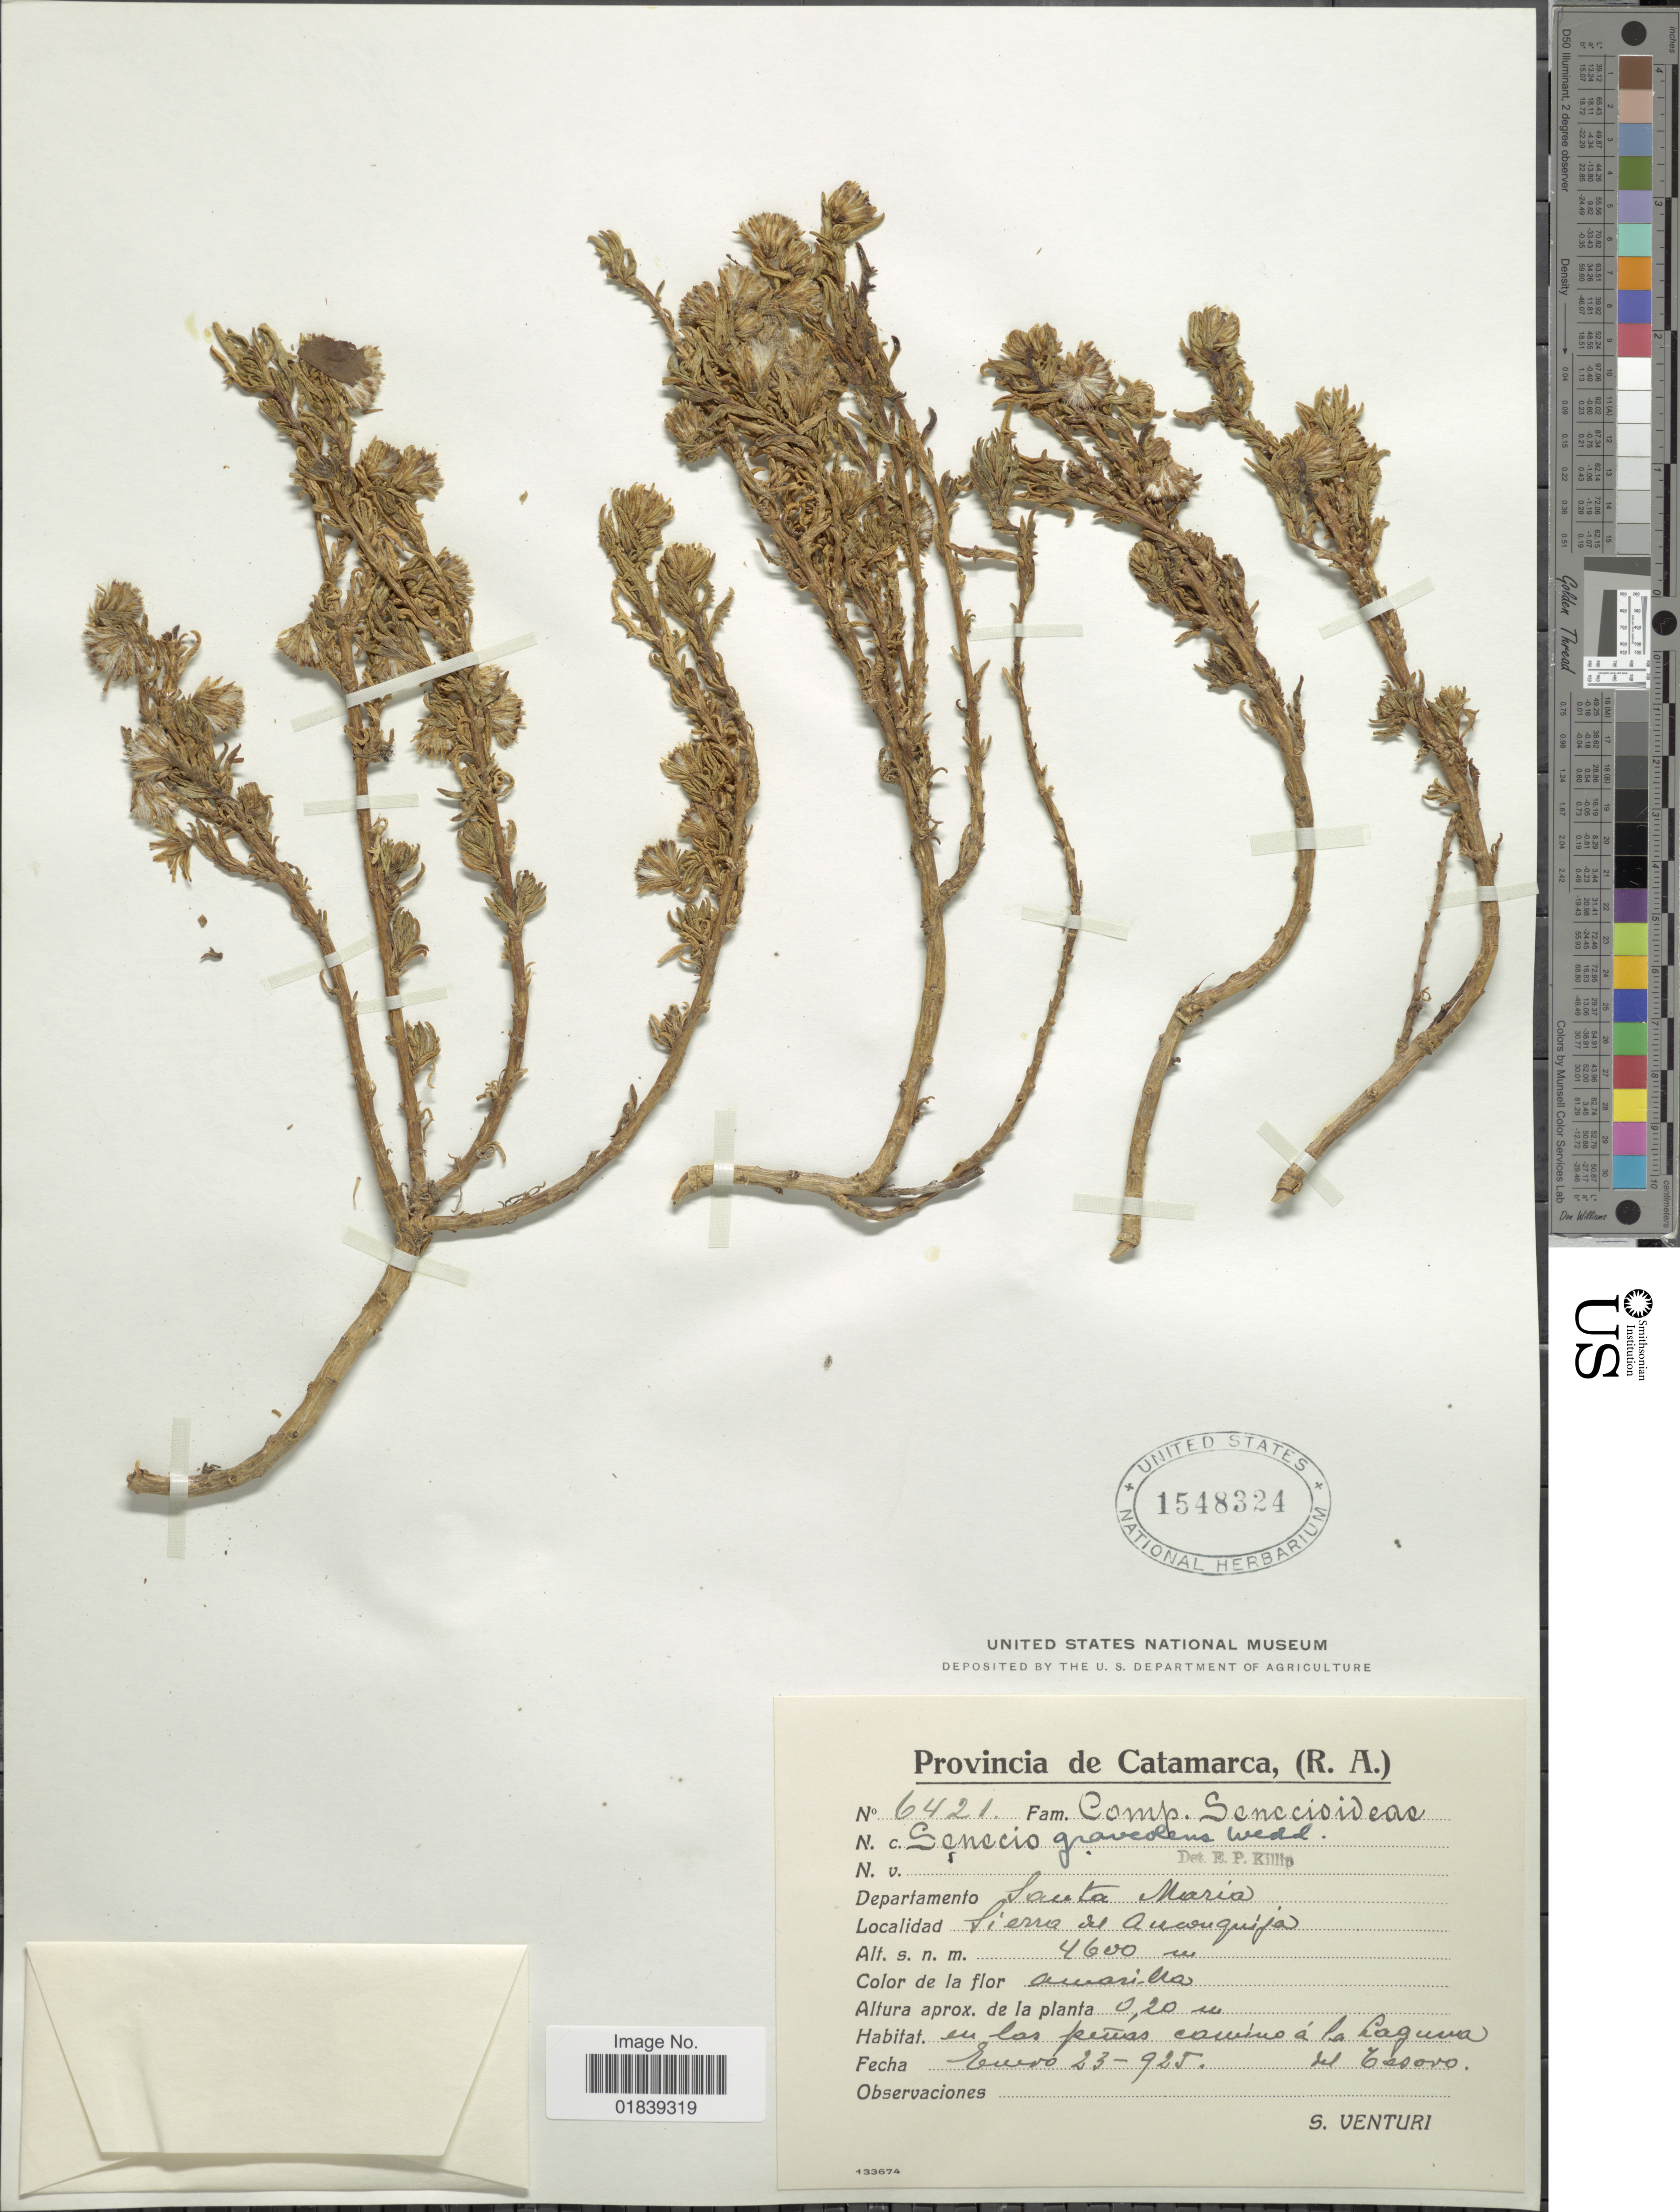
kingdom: Plantae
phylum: Tracheophyta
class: Magnoliopsida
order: Asterales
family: Asteraceae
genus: Senecio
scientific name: Senecio nutans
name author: Sch. Bip.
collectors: S. Venturi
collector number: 6421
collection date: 1925-01-23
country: Argentina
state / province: Catamarca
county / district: Santa Maria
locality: Sierra del Aconquija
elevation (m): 4600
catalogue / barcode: US 1548324